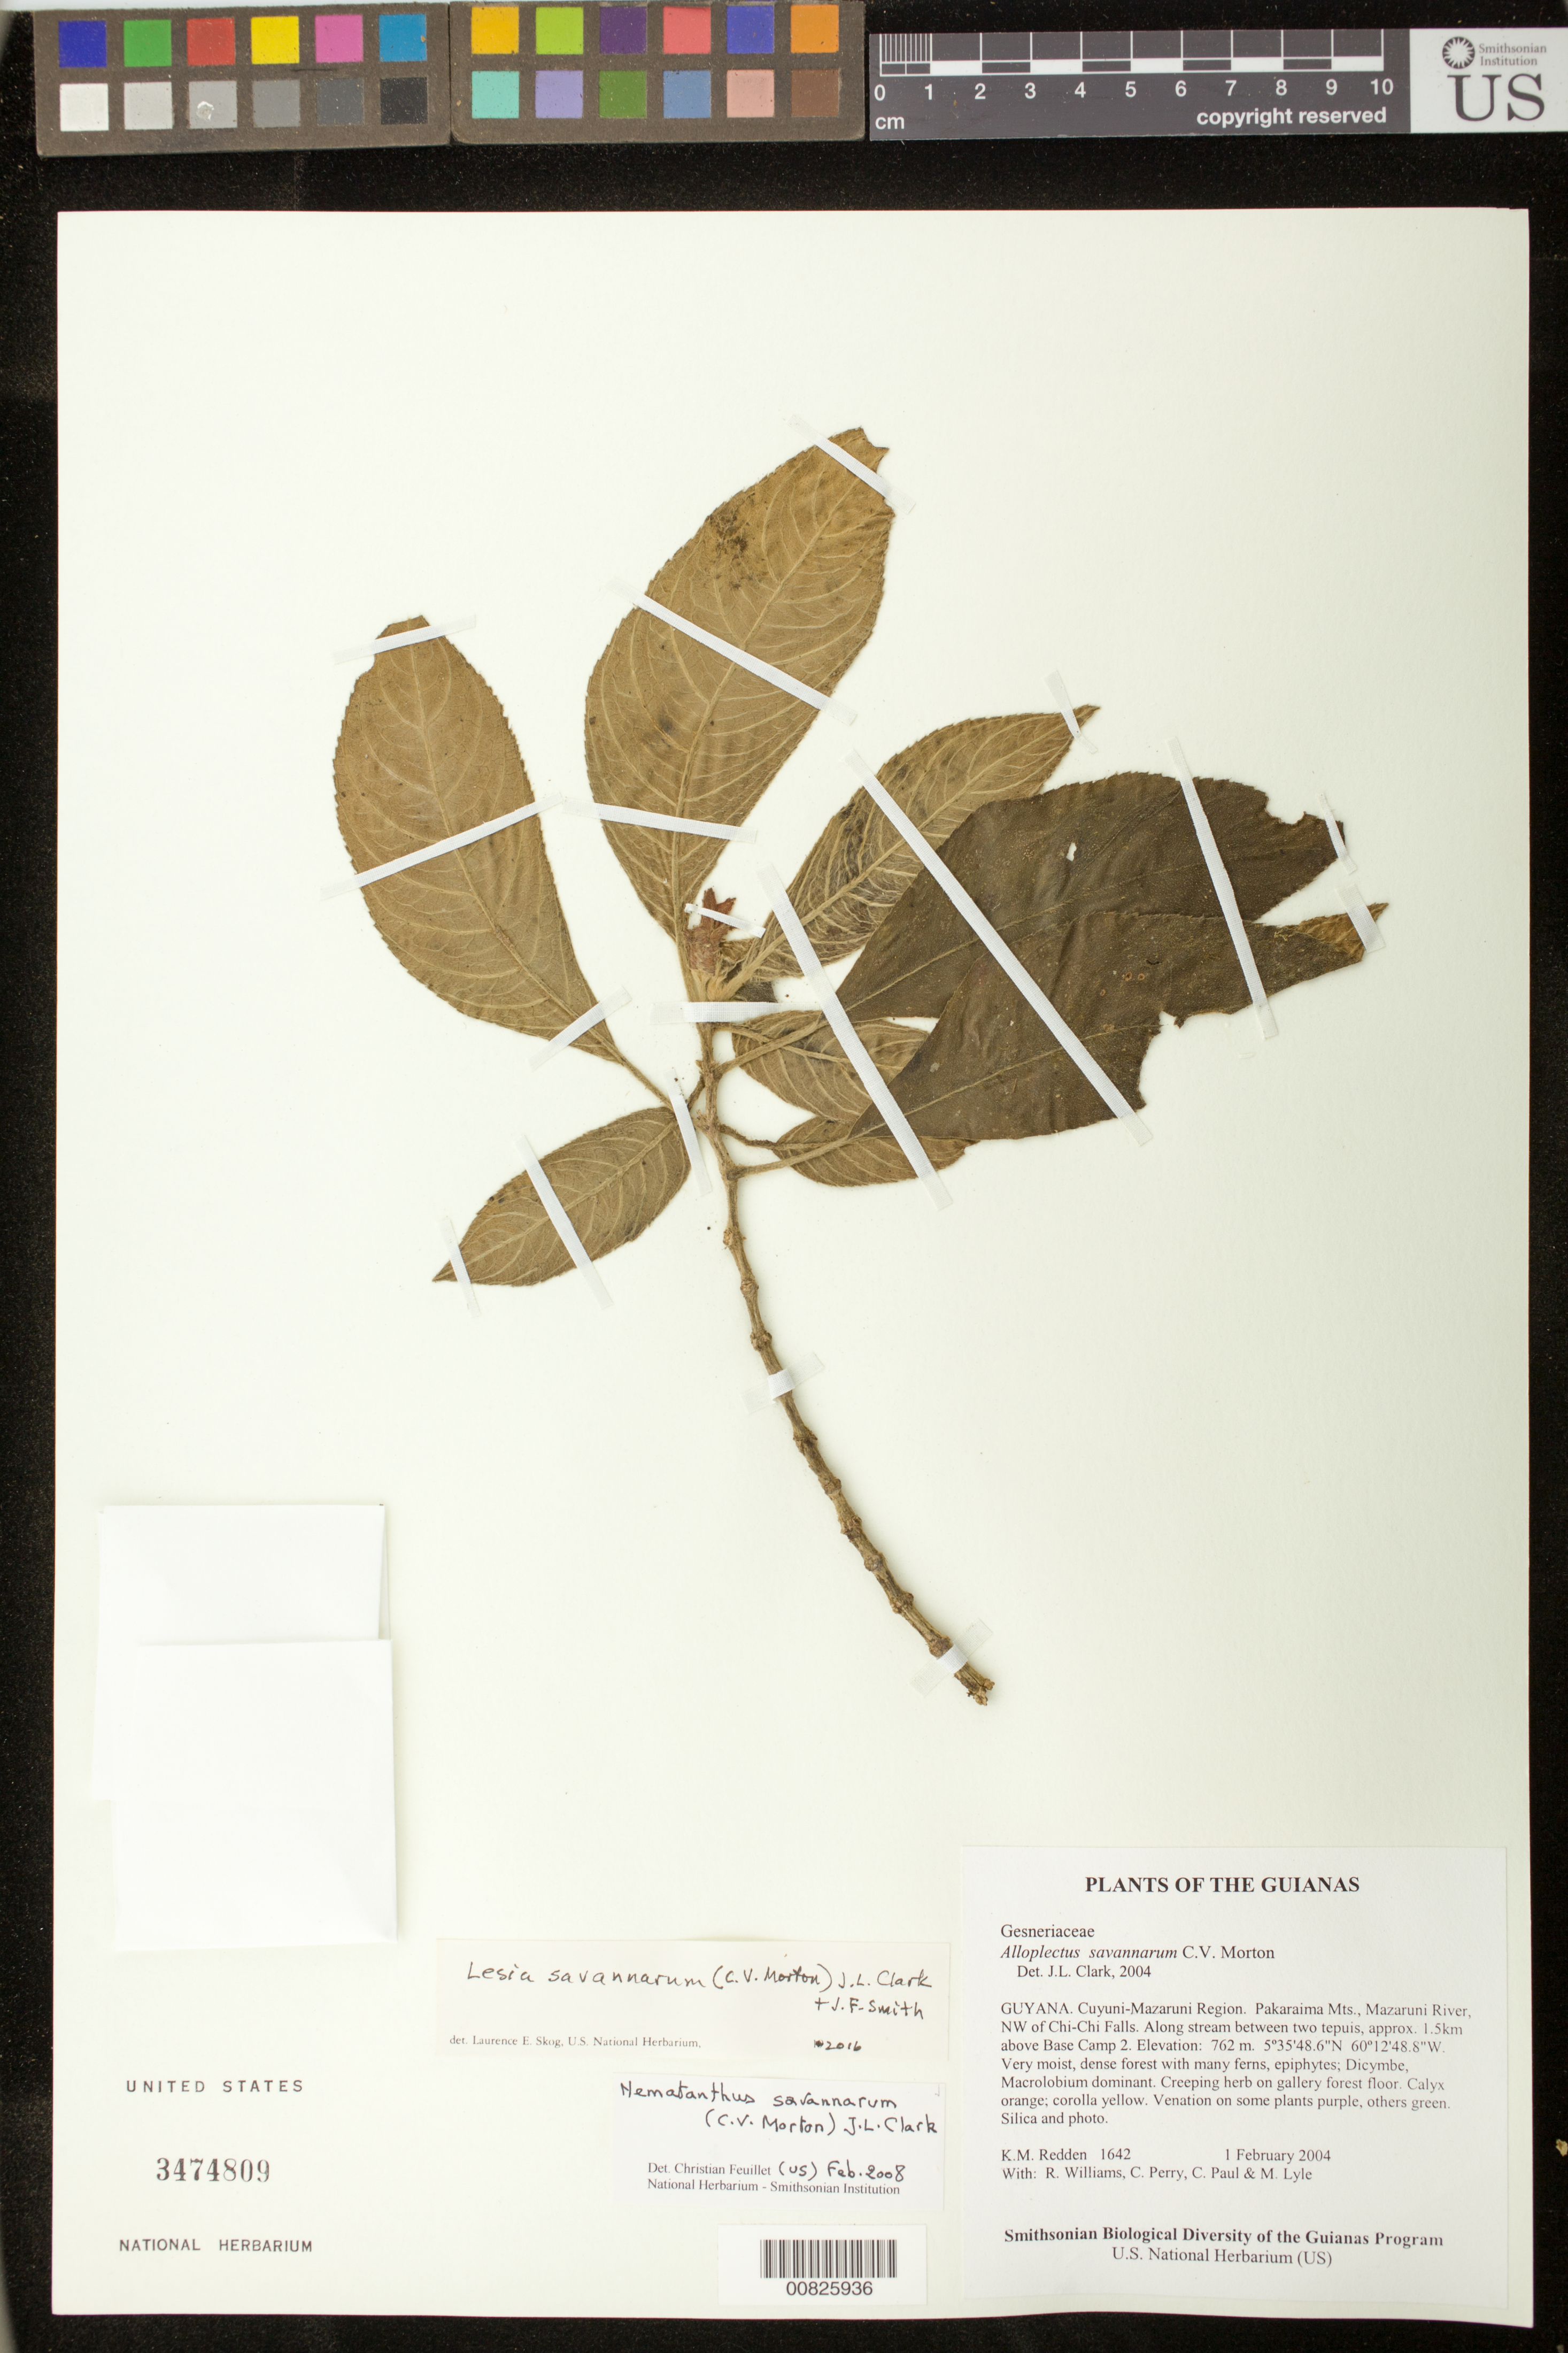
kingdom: Plantae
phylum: Tracheophyta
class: Magnoliopsida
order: Lamiales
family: Gesneriaceae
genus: Lesia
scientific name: Lesia savannarum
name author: (C.V. Morton) J.L. Clark & J.F. Sm.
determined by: Skog, Laurence E.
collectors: K. M. Redden, R. Williams, C. Perry, C. Paul & M. Lyle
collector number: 1642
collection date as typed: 01 Feb 2004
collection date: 2004-02-01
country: Guyana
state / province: Cuyuni-Mazaruni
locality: Cuyuni-Mazaruni Region. Pakaraima Mts., Mazaruni River, NW of Chi-Chi Falls. Along stream between two tepuis, approx. 1.5 km above Base Camp 2.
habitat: Very moist, dense forest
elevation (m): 762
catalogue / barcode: US 3474809